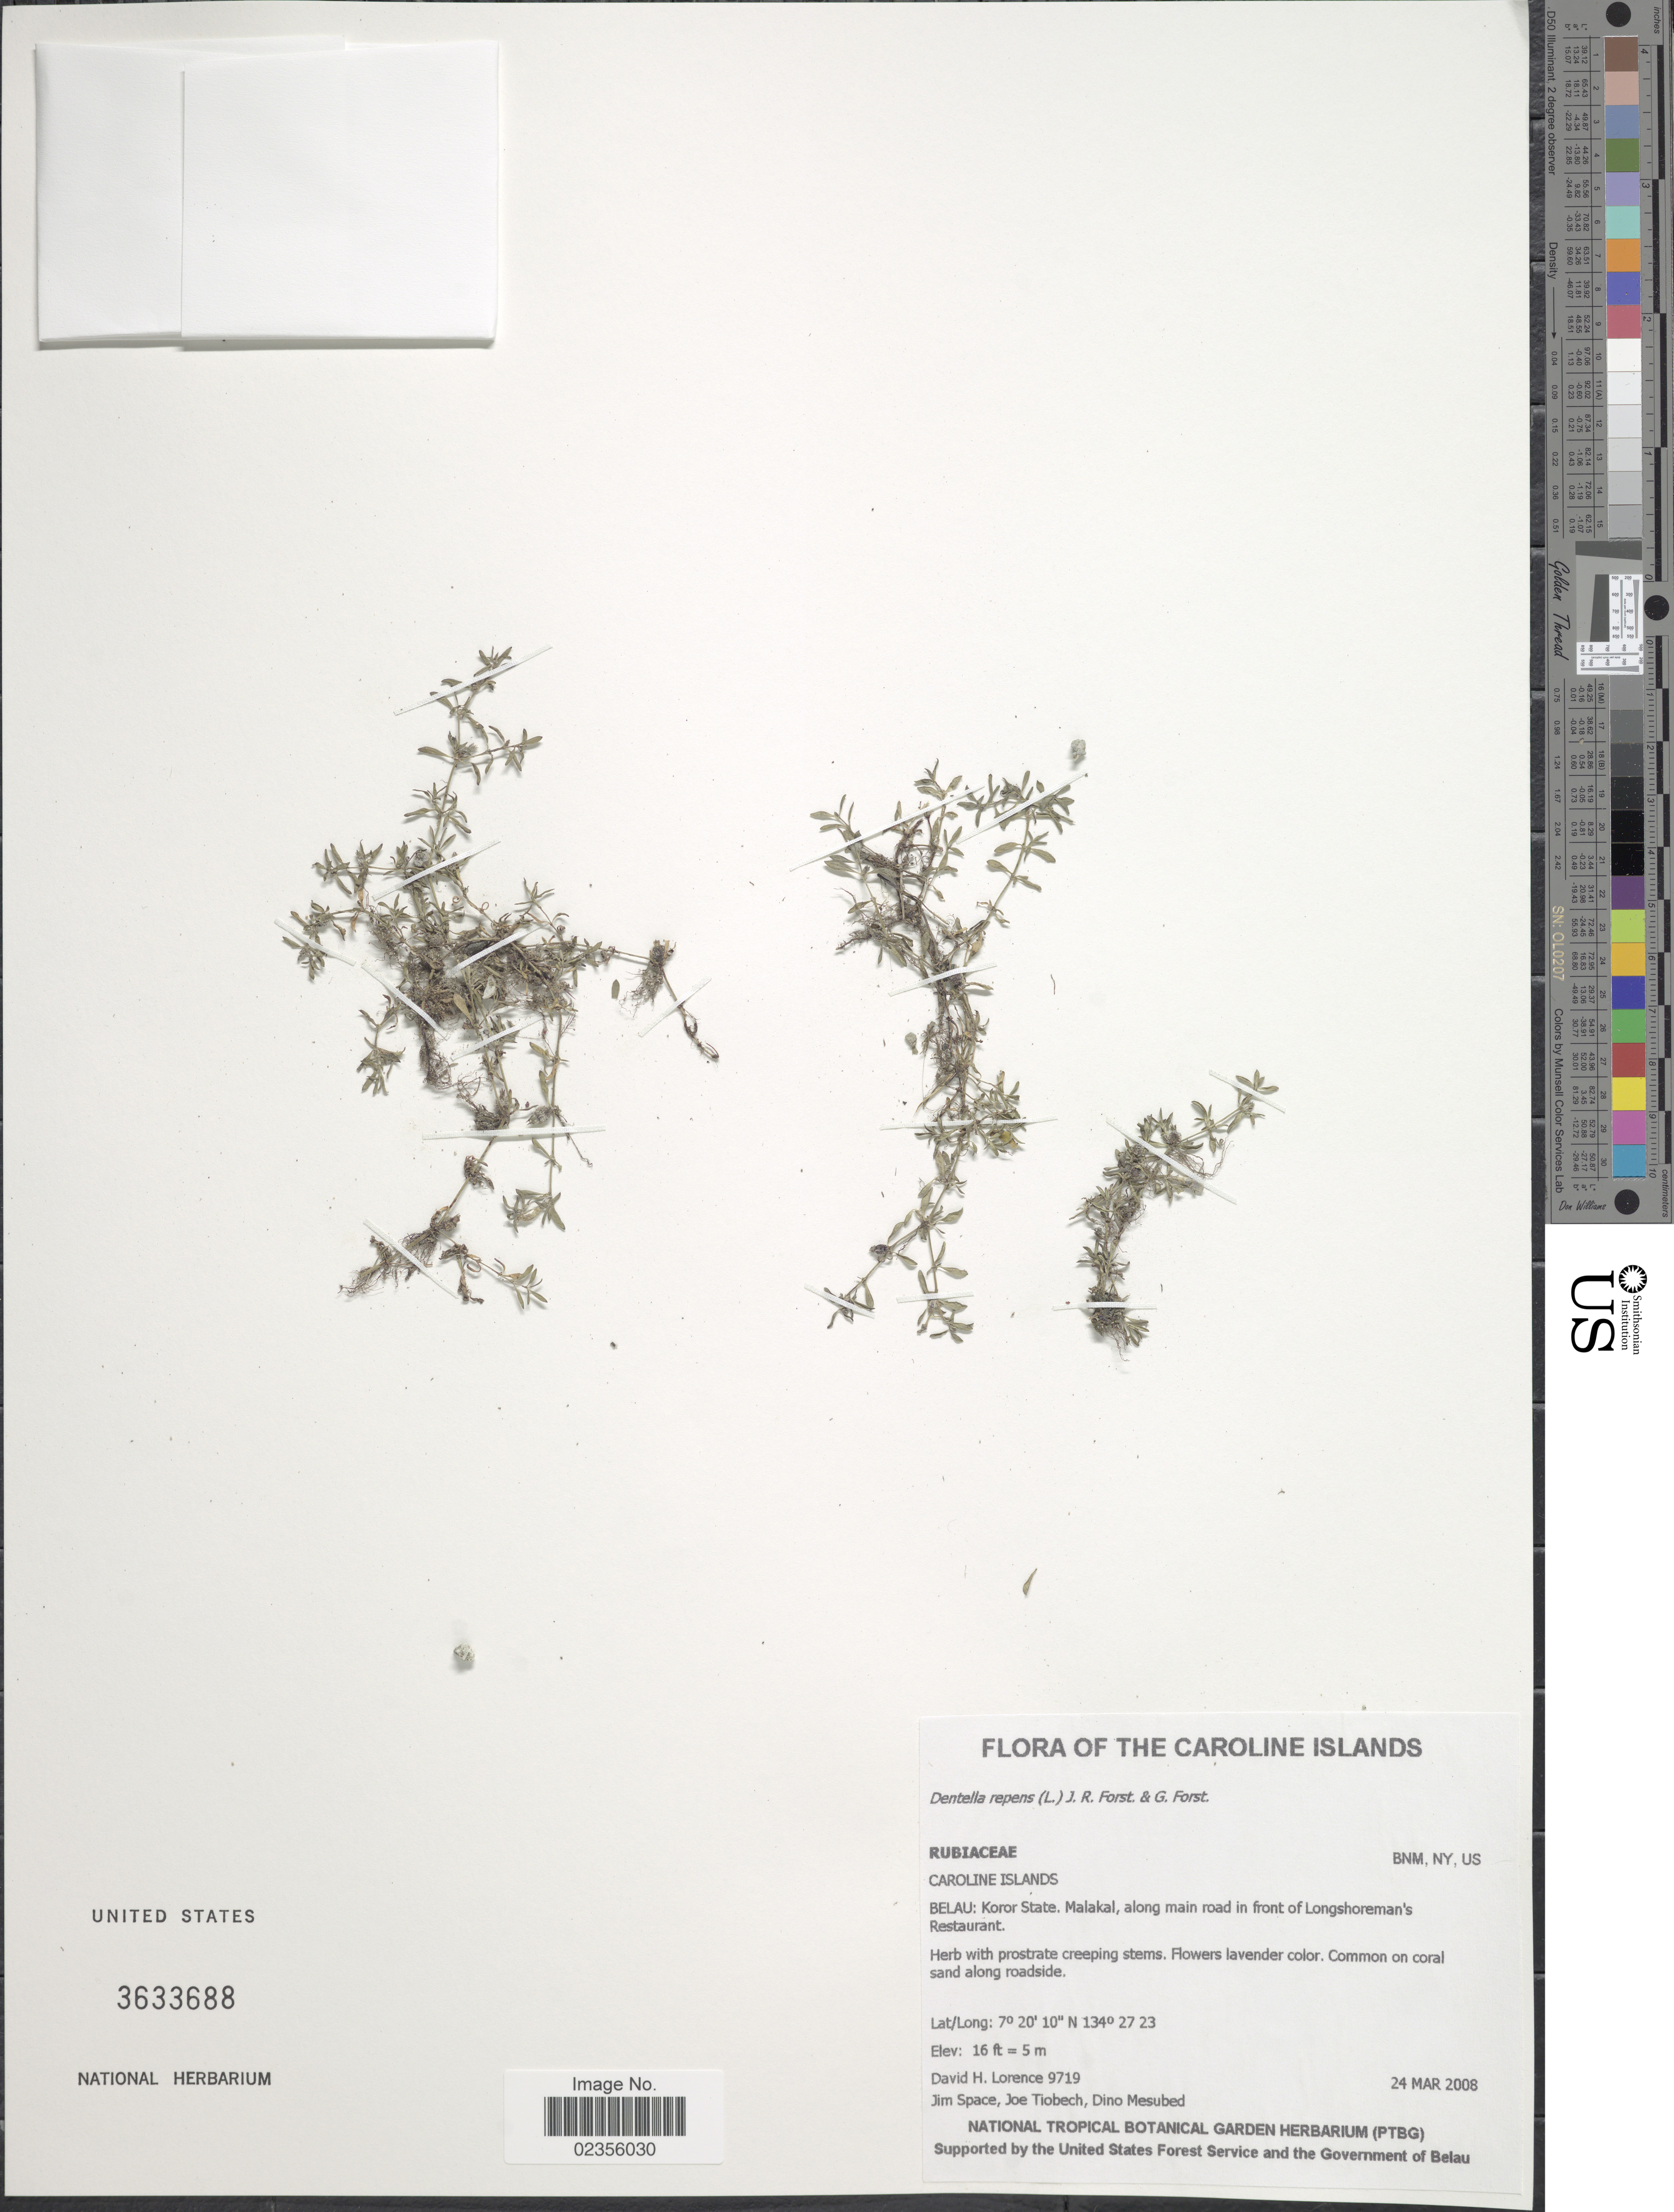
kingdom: Plantae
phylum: Tracheophyta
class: Magnoliopsida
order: Gentianales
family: Rubiaceae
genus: Dentella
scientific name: Dentella repens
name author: J.R. Forst. & G. Forst.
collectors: D. Lorence, J. Space, J. Tiobech & D. Mesubed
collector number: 9719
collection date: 2008-03-24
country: Palau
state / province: Koror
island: Ngemelachel [Malakal]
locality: Caroline Islands. Belau: Koror State. Malakal, along main road in front of Longshoreman's Restaurant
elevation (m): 5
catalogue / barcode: US 3633688